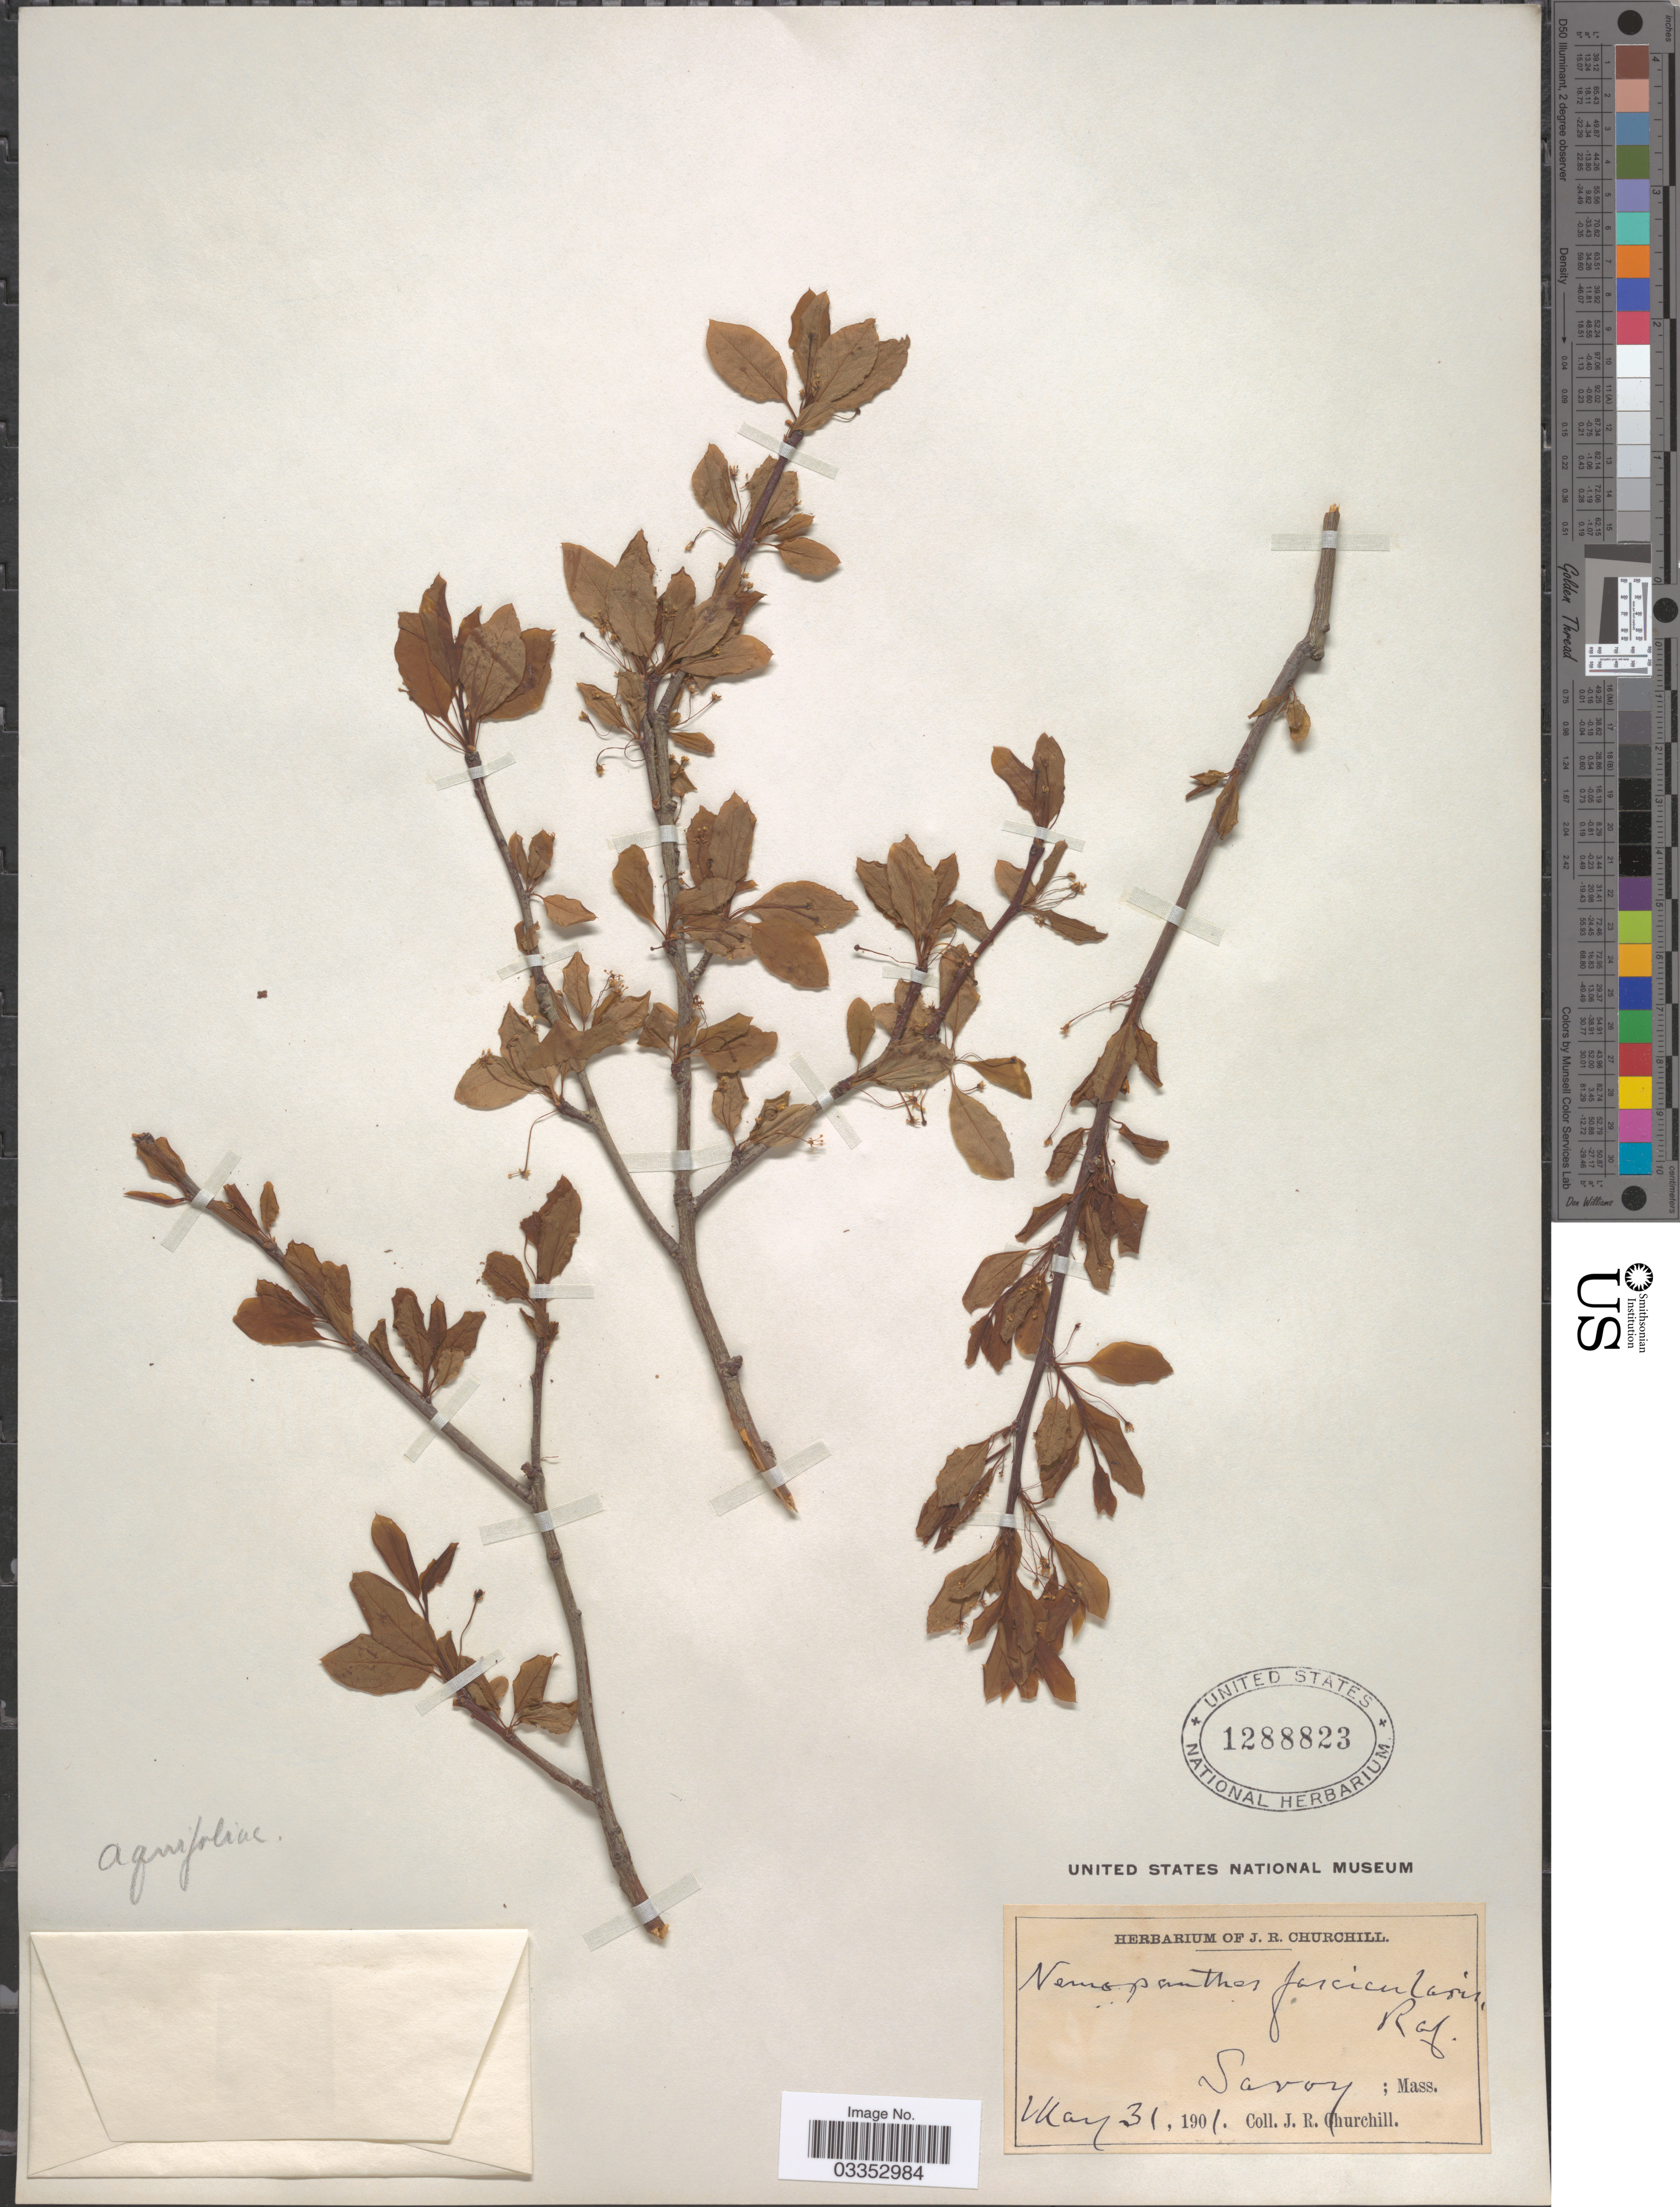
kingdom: Plantae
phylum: Tracheophyta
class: Magnoliopsida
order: Aquifoliales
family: Aquifoliaceae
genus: Nemopanthus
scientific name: Nemopanthus mucronatus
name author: (L.) Trel.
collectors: J. Churchill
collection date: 1901-05-31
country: United States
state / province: Massachusetts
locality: Savoy.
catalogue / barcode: US 1288823